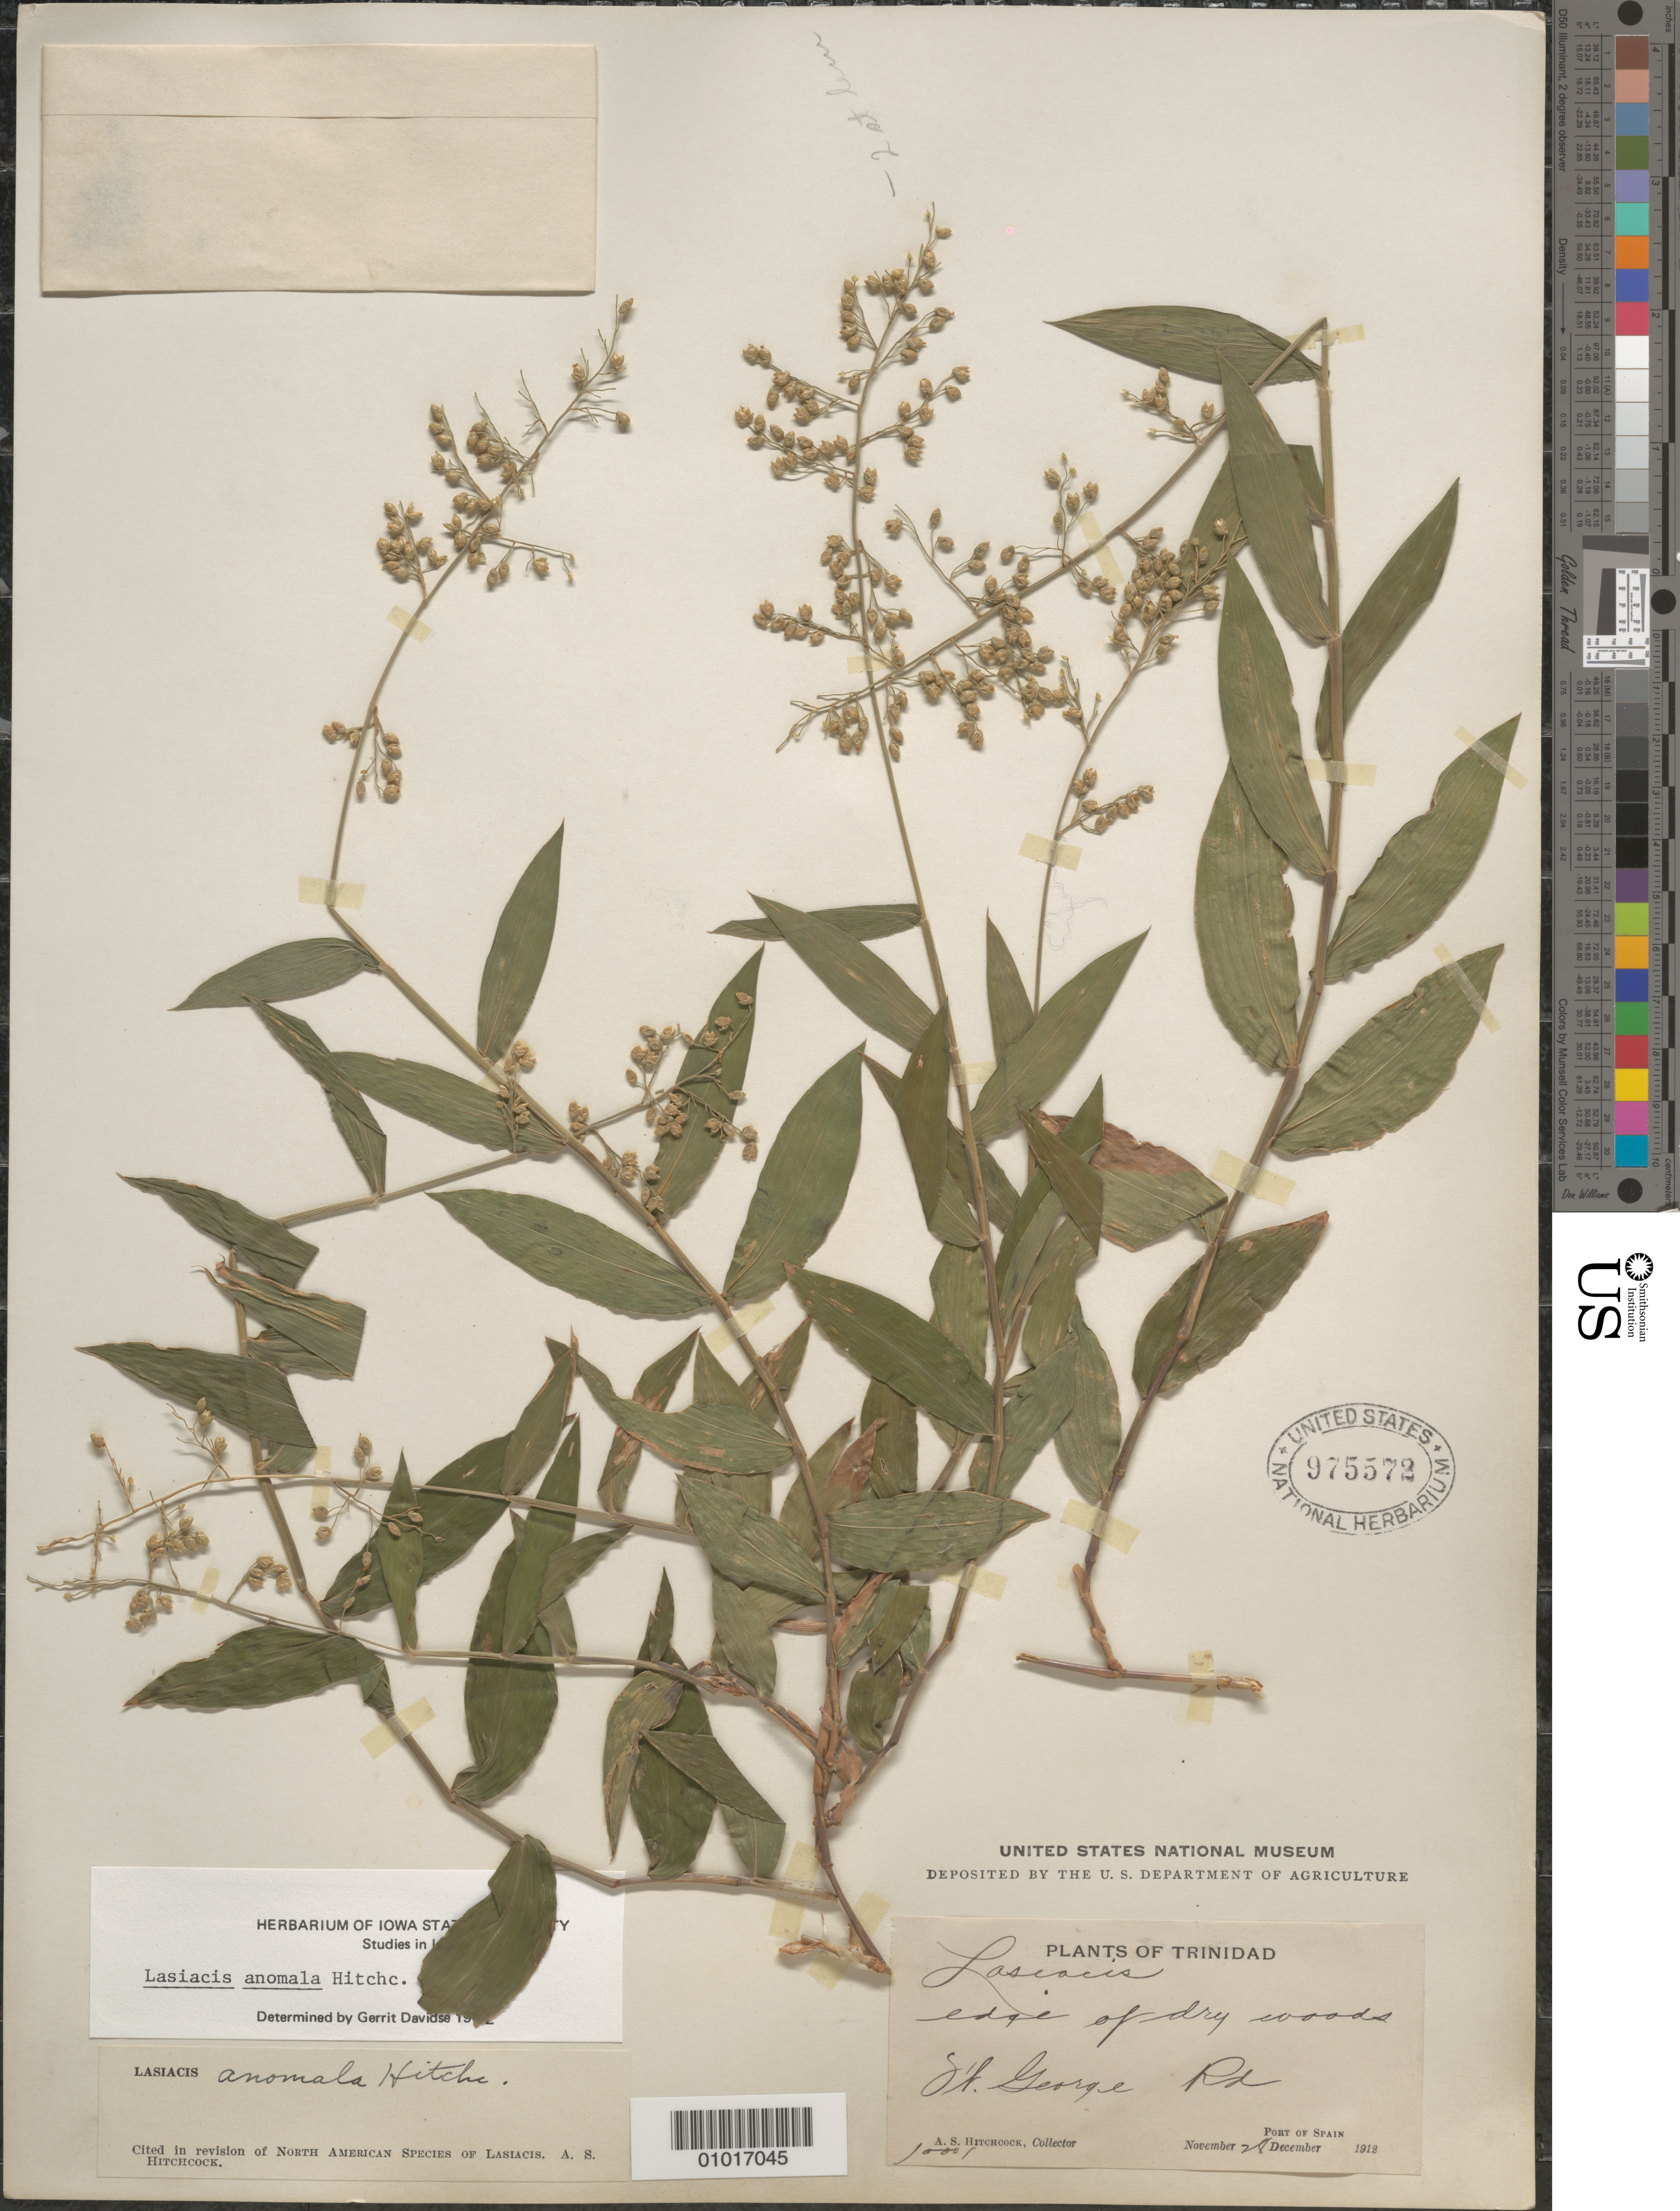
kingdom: Plantae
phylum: Tracheophyta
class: Liliopsida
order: Poales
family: Poaceae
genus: Lasiacis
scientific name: Lasiacis anomala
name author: Hitchc.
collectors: A. S. Hitchcock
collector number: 10001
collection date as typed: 28 Nov 1912 or 28 Dec 1912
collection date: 1912-11-28 or 1912-12-28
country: Trinidad and Tobago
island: Trinidad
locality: Fort George Rd.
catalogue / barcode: US 975572